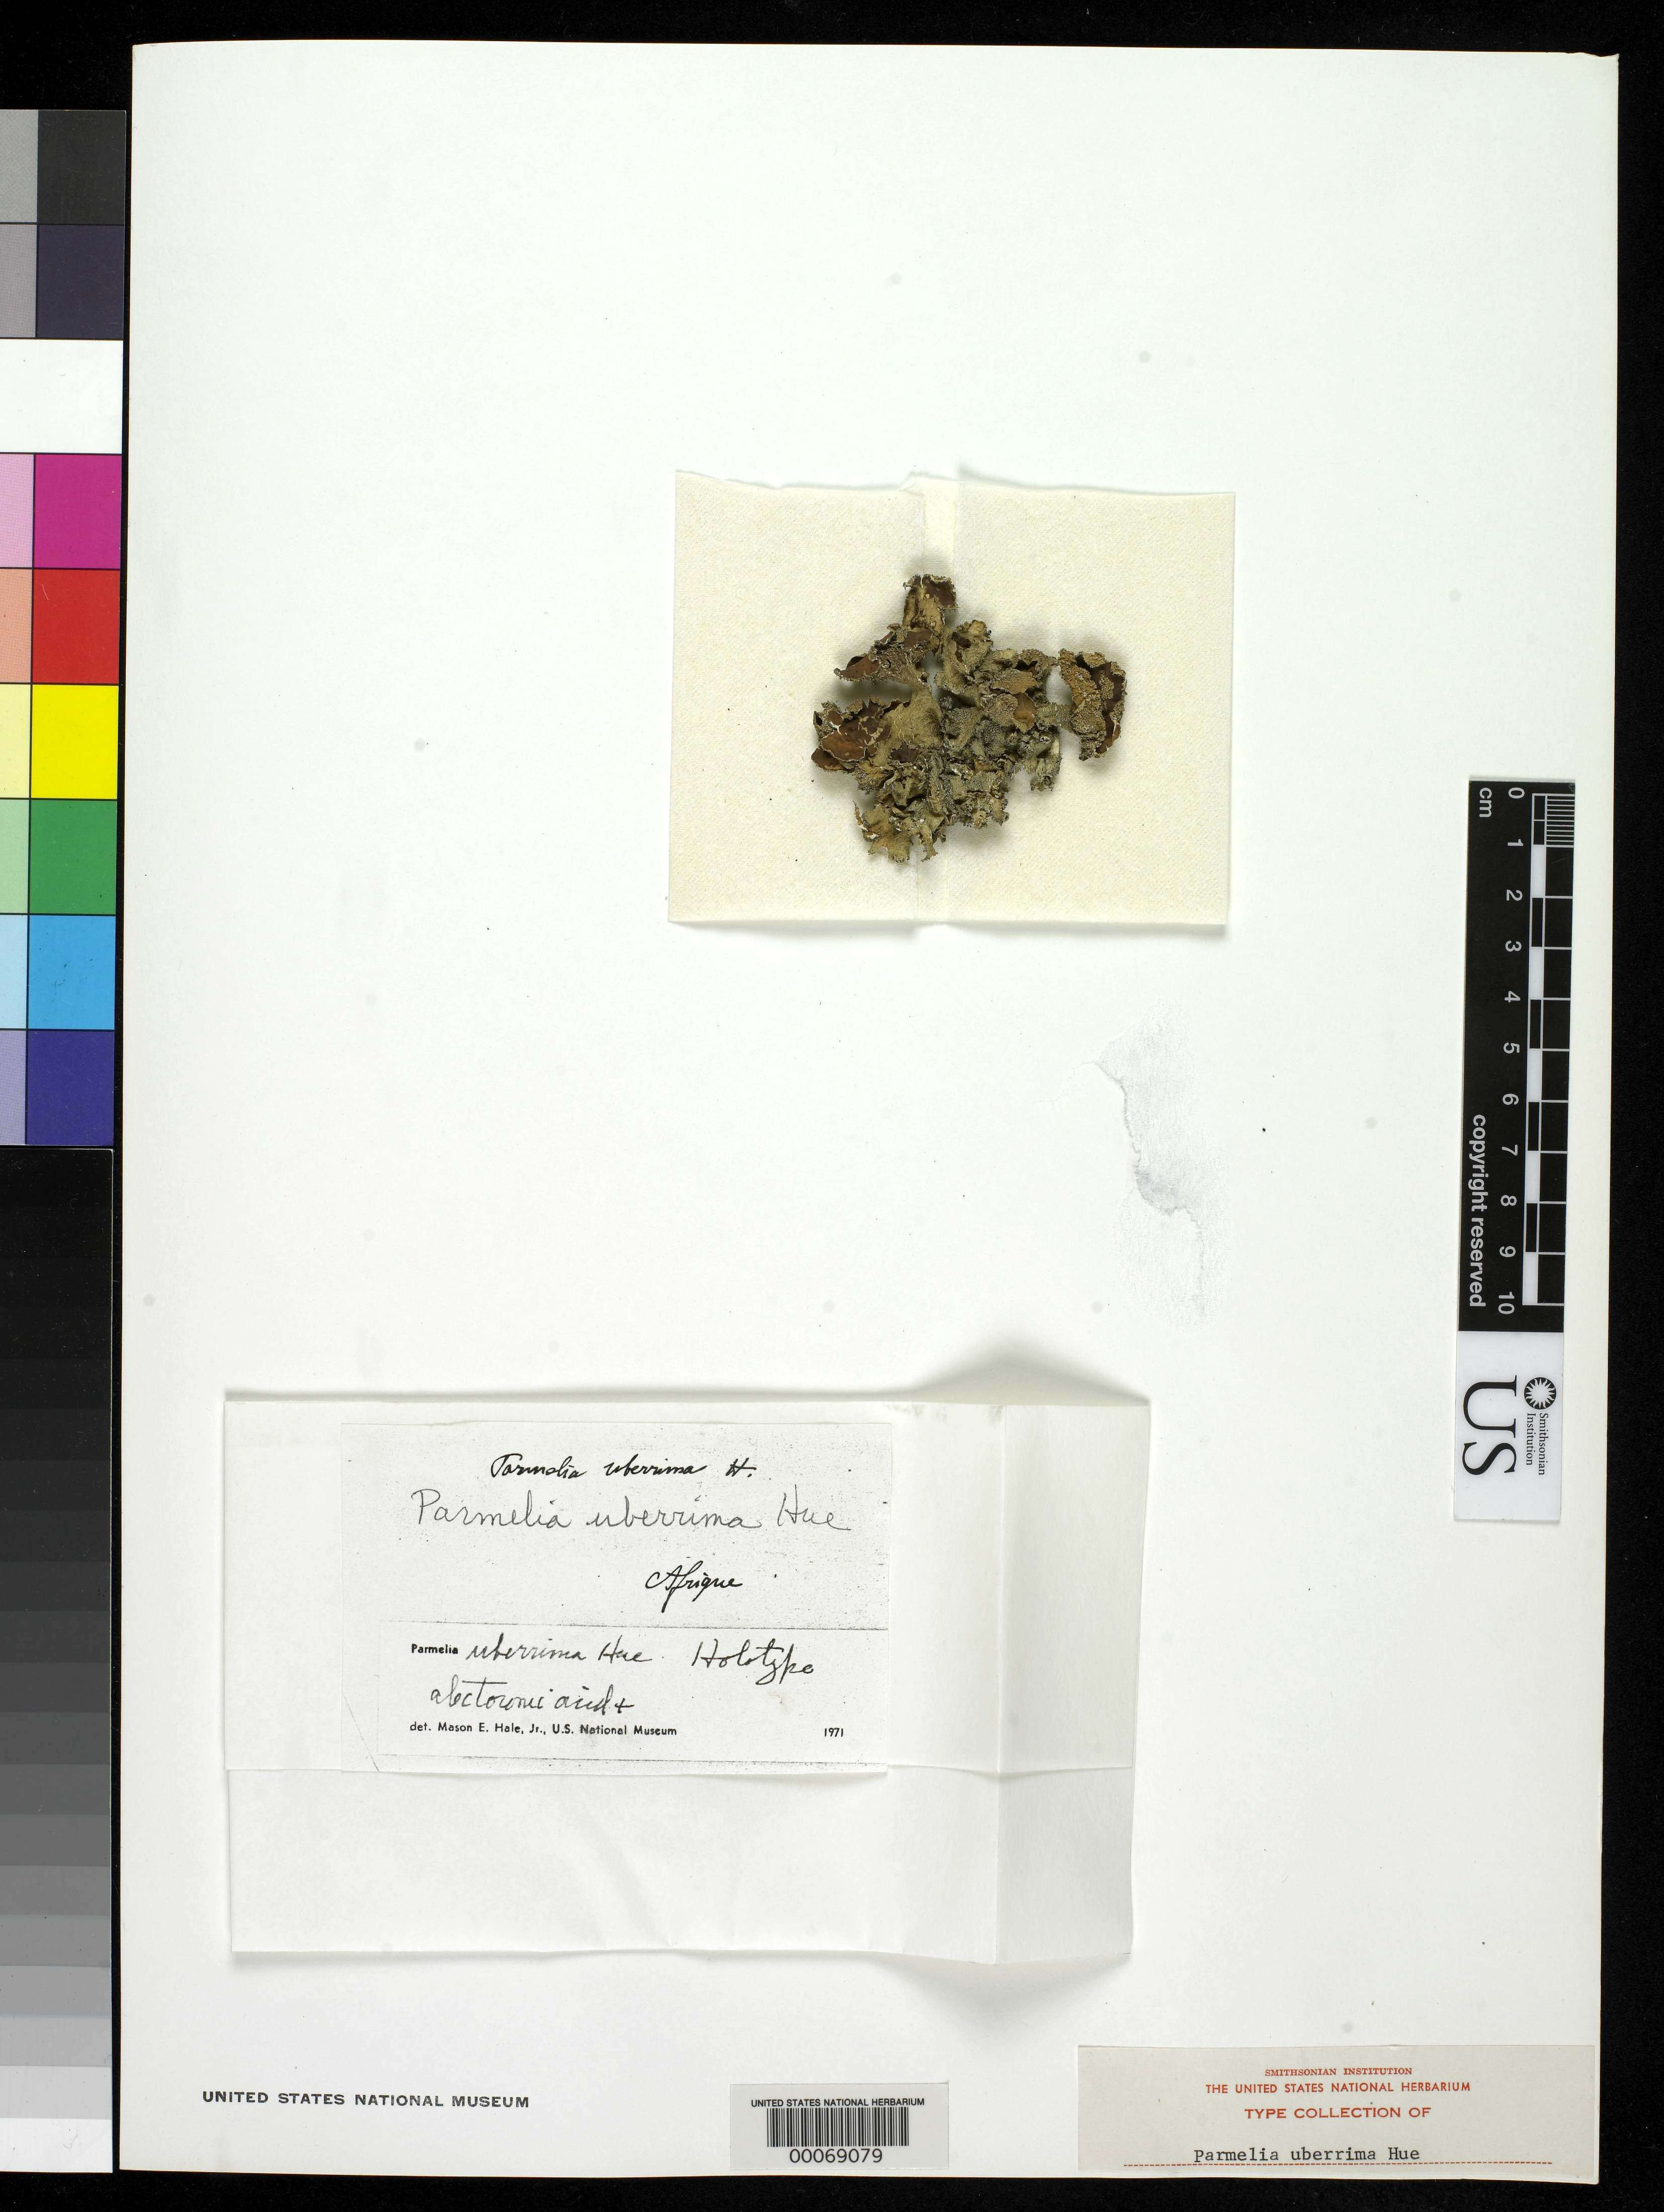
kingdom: Fungi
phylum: Ascomycota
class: Lecanoromycetes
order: Lecanorales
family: Parmeliaceae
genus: Parmelia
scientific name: Parmelia uberrima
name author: Hue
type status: Type Collection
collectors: -. Poncins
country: Kenya